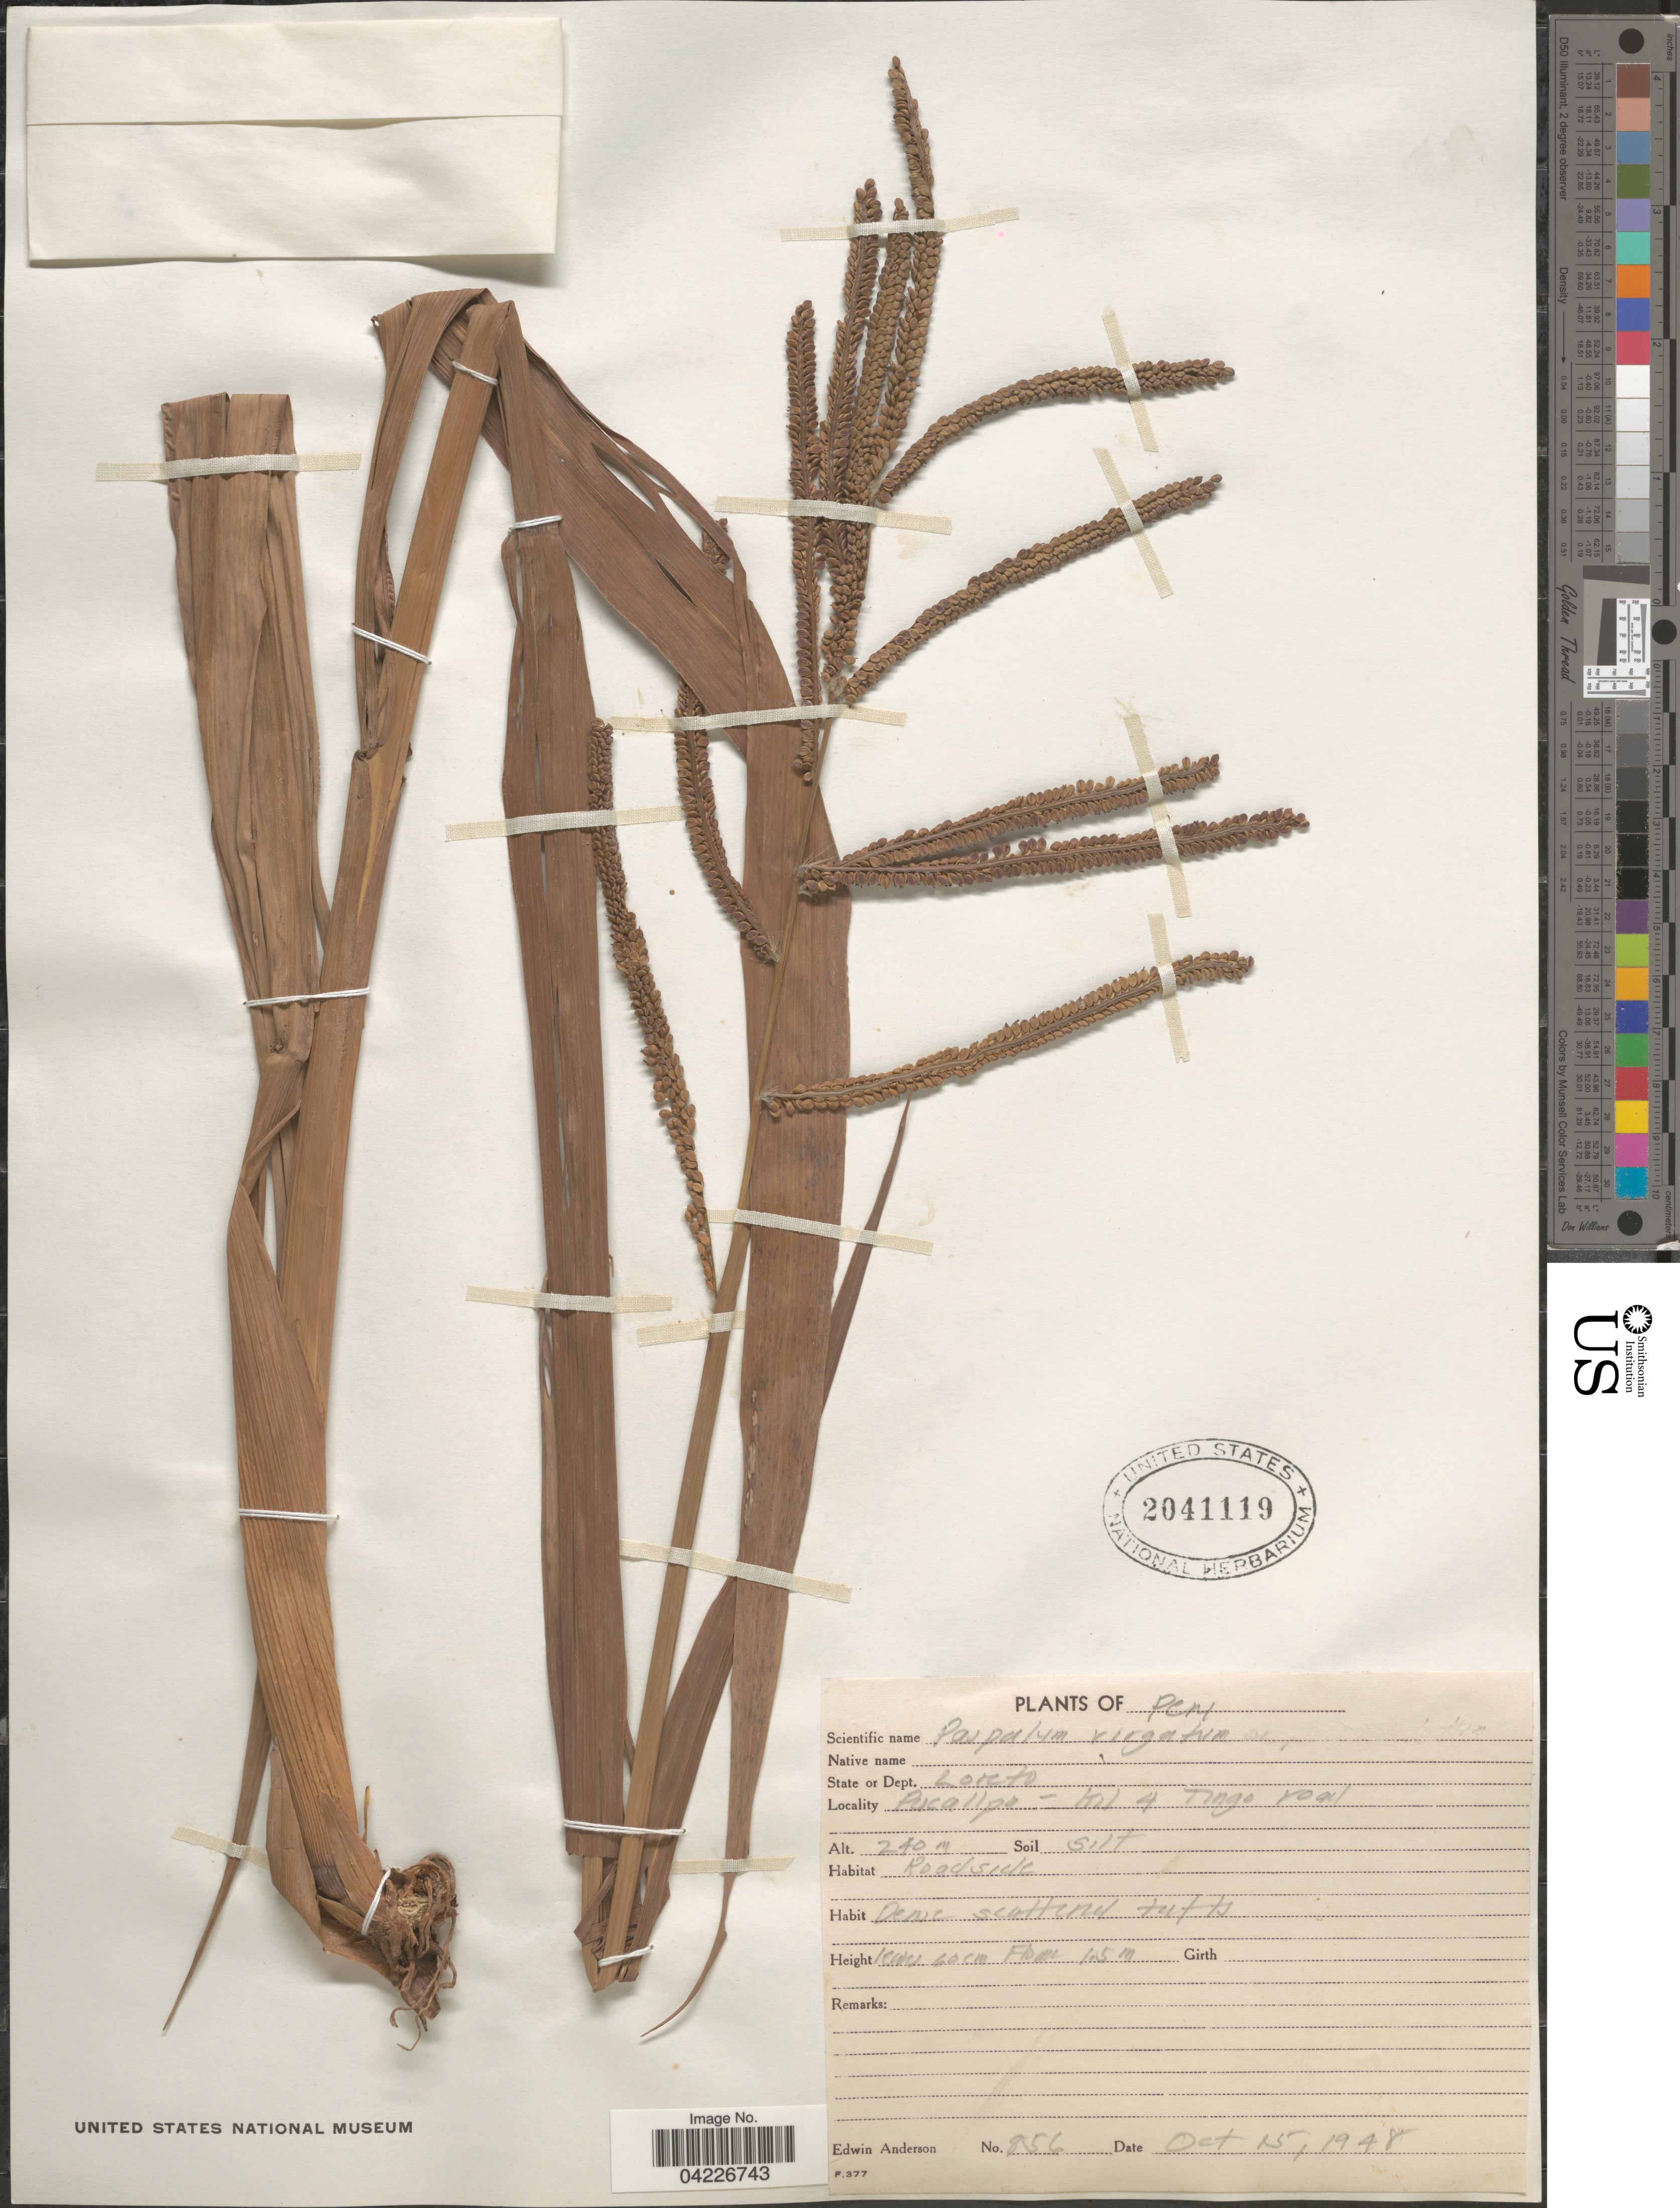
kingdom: Plantae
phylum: Tracheophyta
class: Liliopsida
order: Poales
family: Poaceae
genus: Paspalum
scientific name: Paspalum virgatum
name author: L.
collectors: E. Anderson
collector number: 856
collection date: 1948-10-15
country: Peru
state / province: Loreto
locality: State or Dept. Loreto. Pucallpa - km 4 Tingo road.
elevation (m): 240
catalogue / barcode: US 2041119